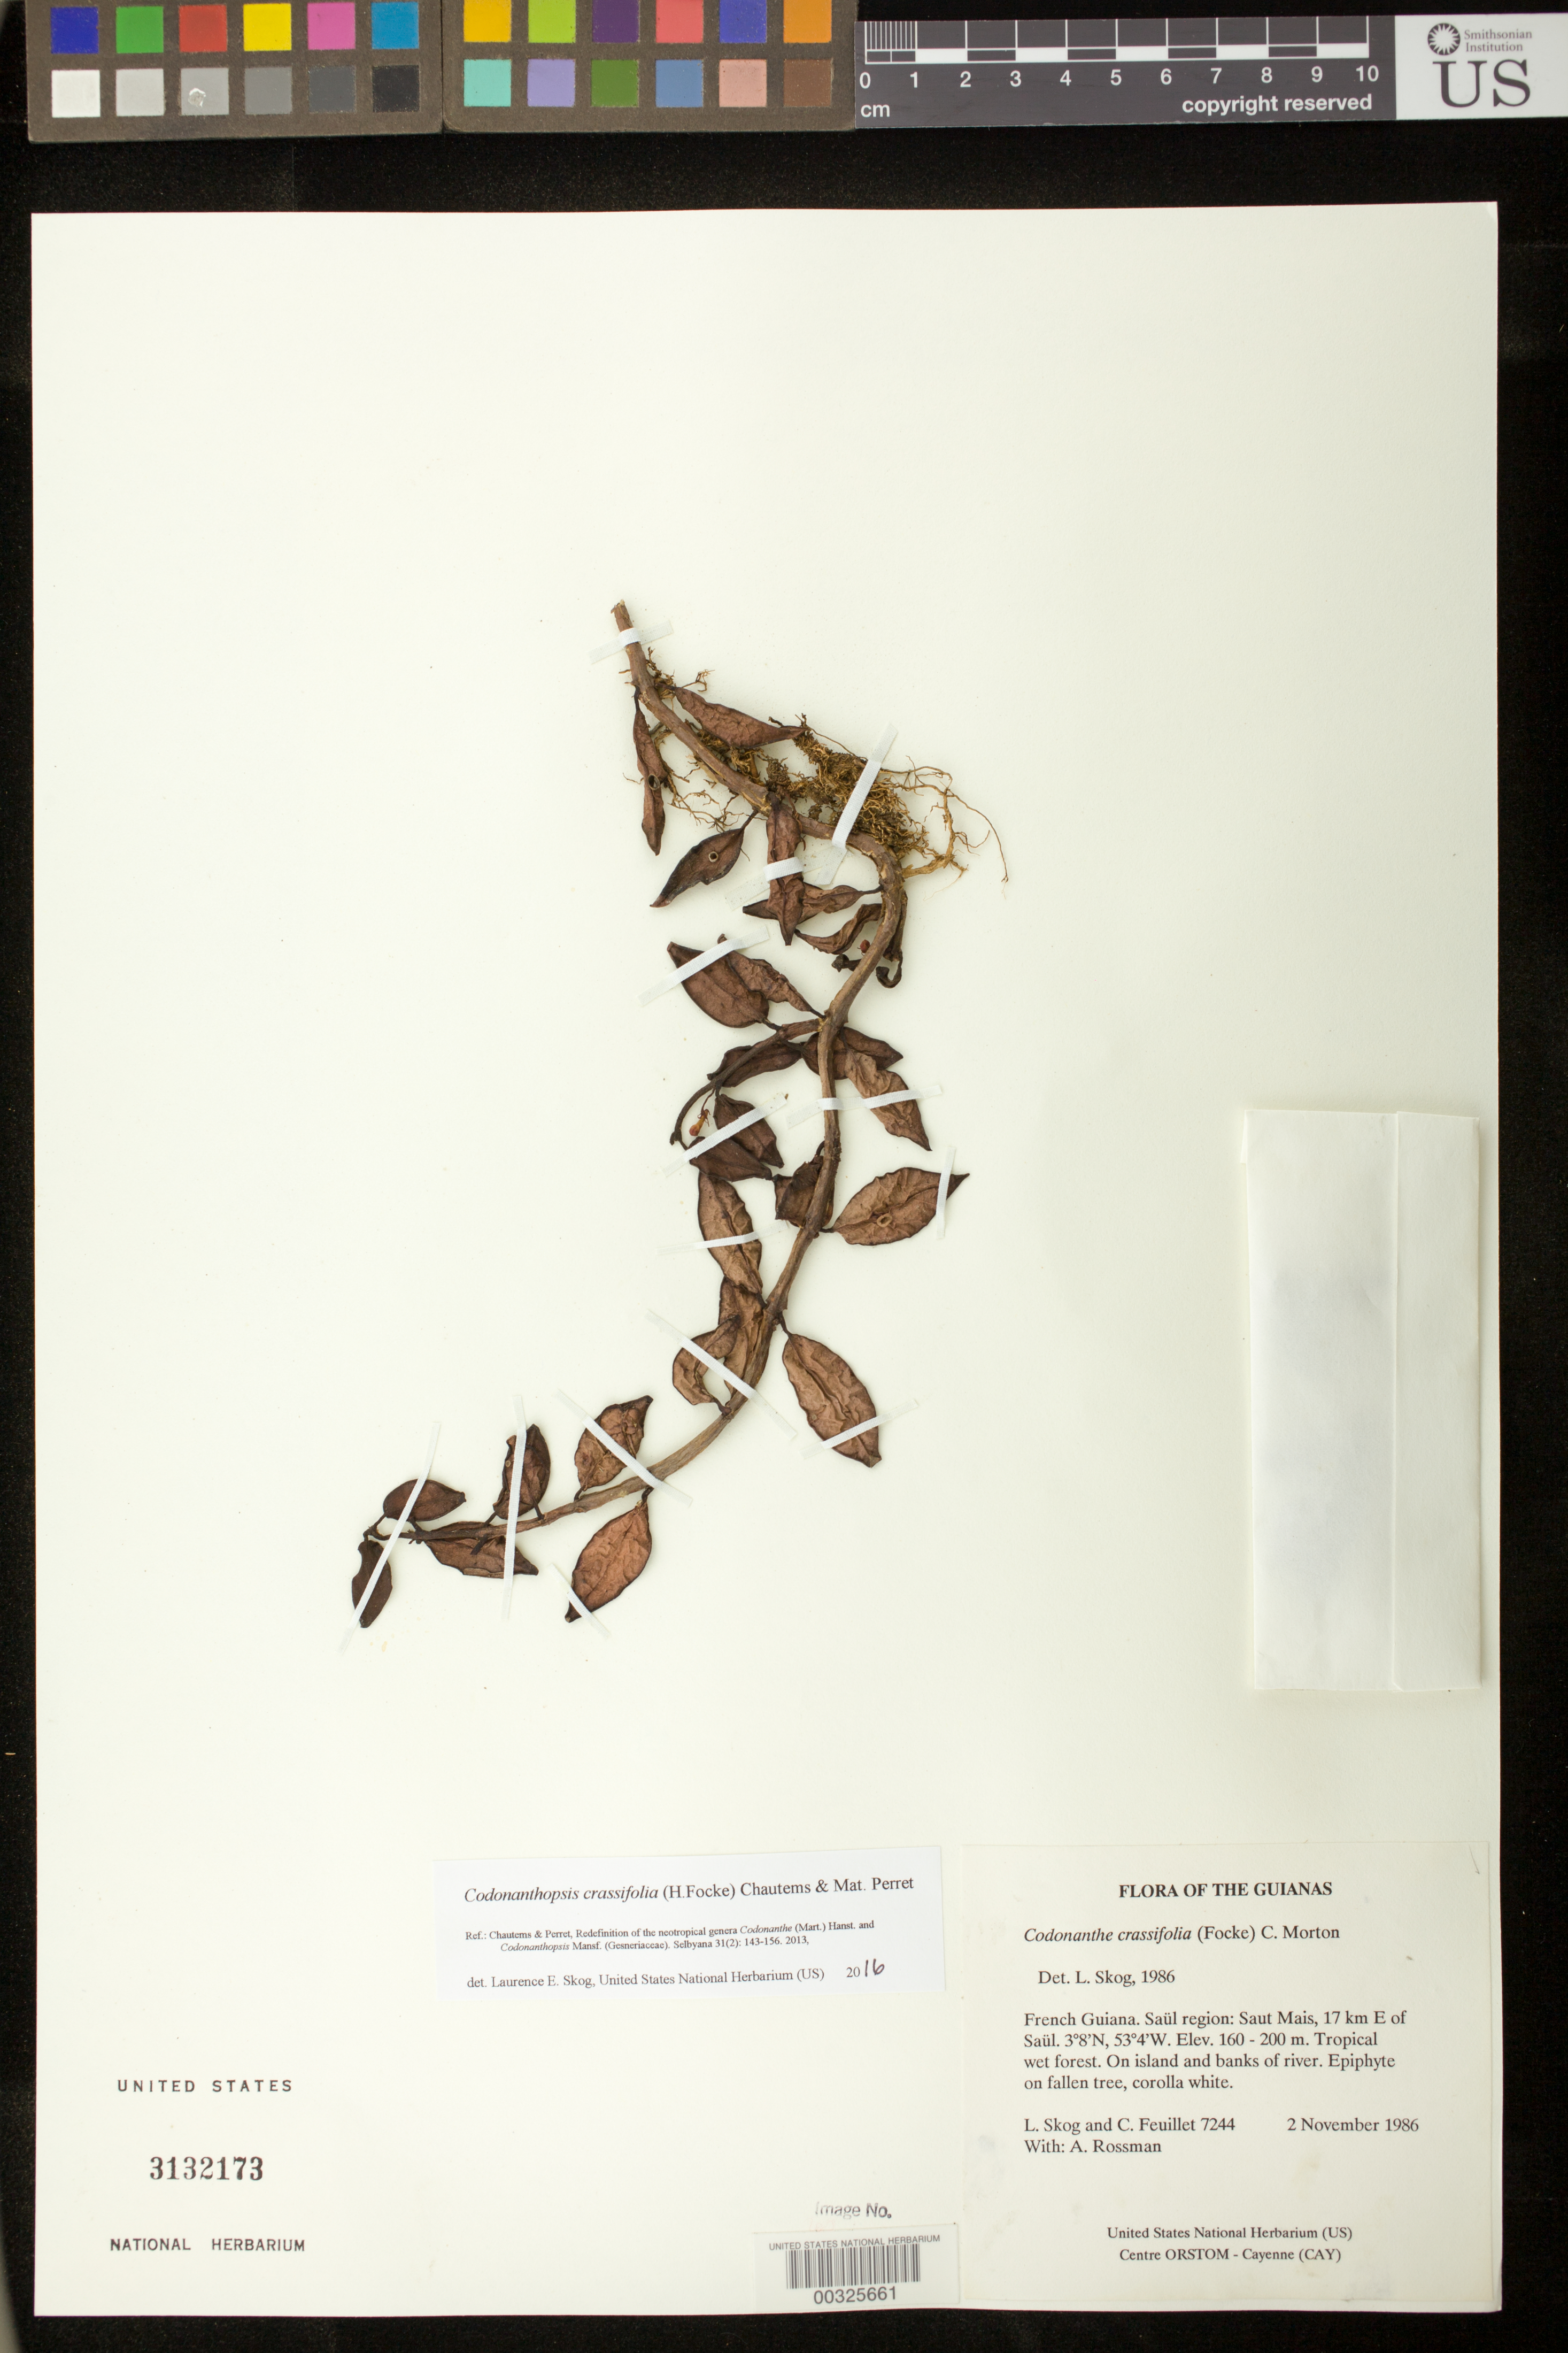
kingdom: Plantae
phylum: Tracheophyta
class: Magnoliopsida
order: Lamiales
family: Gesneriaceae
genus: Codonanthopsis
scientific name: Codonanthopsis crassifolia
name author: (H. Focke) Chautems & Mat.Perret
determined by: Skog, Laurence E.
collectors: L. E. Skog, C. Feuillet & A. Rossman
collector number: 7244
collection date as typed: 02 Nov 1986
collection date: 1986-11-02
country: French Guiana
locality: Saül region: Saut Mais, 17 km E of Saül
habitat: Tropical wet forest; on island and banks of river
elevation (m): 160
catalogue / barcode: US 3132173